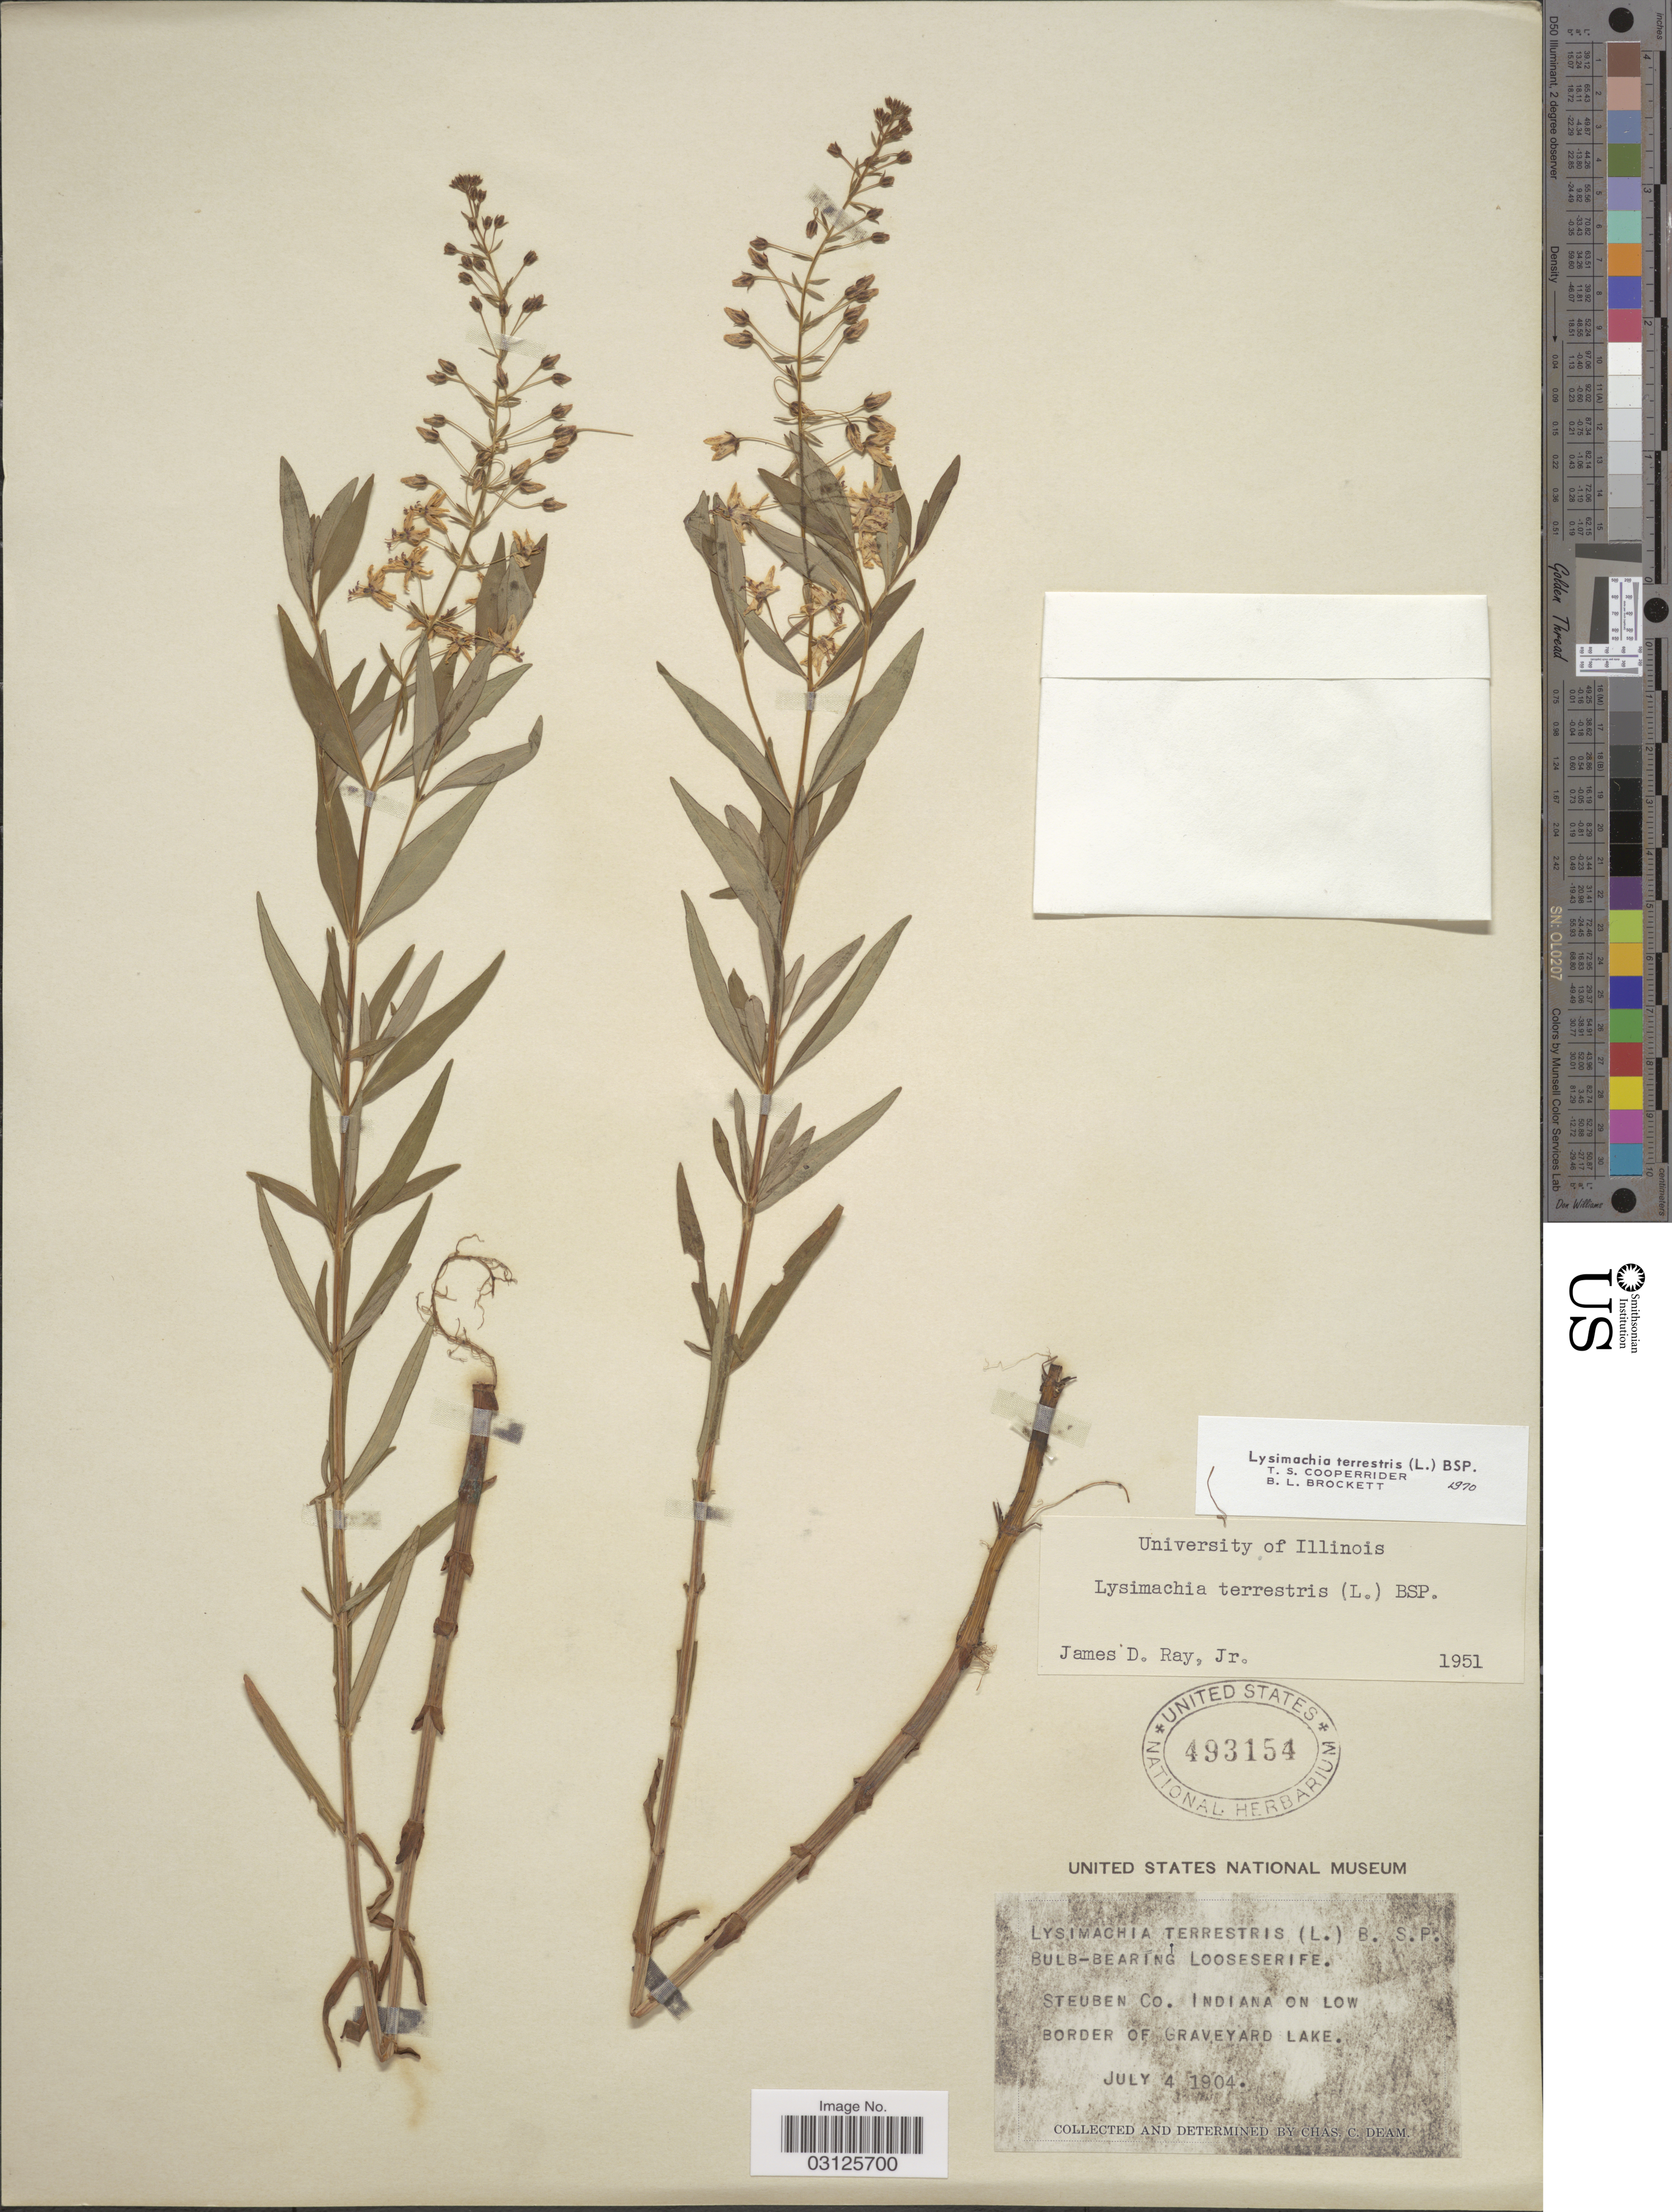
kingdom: Plantae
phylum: Tracheophyta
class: Magnoliopsida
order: Ericales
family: Primulaceae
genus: Lysimachia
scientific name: Lysimachia terrestris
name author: (L.) Britton, Stearns & Poggenb.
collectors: C. C. Deam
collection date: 1904-07-04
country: United States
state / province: Indiana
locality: Steuben Co. Indiana on low border of Graveyard Lake.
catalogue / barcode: US 493154